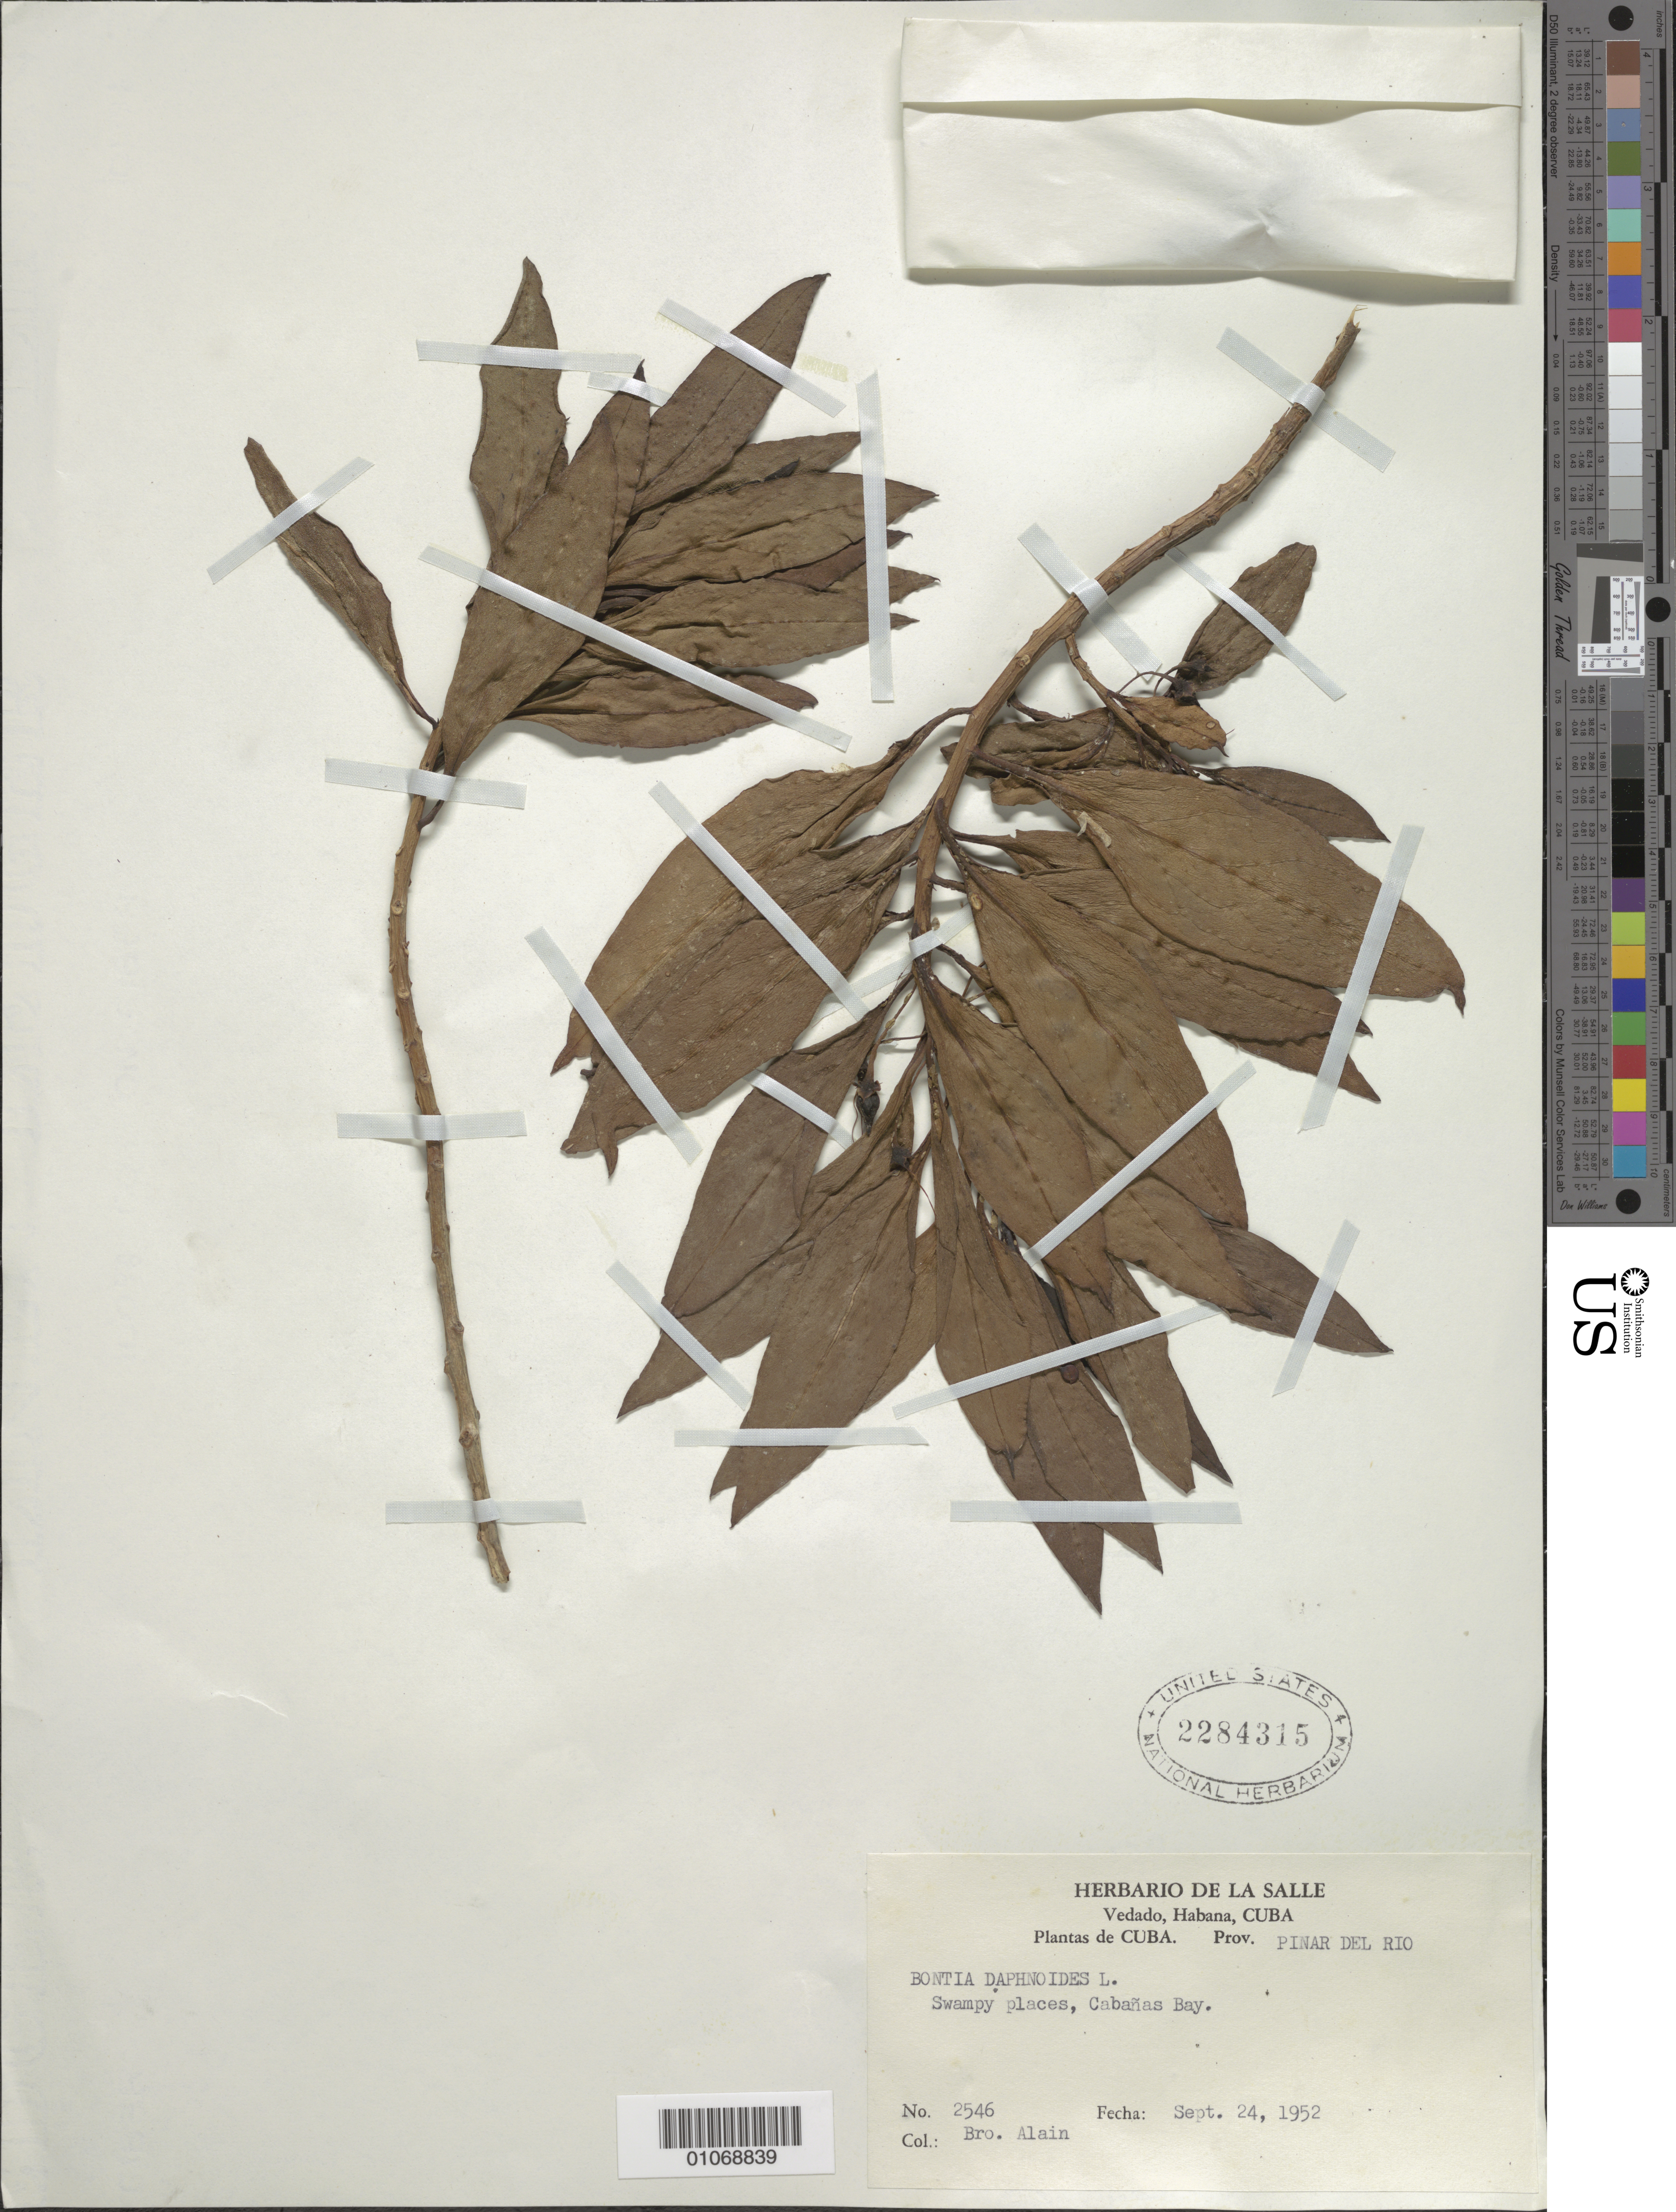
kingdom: Plantae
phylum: Tracheophyta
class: Magnoliopsida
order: Lamiales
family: Scrophulariaceae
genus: Bontia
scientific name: Bontia daphnoides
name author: L.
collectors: A. H. Liogier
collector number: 2546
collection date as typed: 24 Sep 1952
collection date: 1952-09-24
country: Cuba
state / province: Pinar del Rio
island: Cuba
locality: Swampy places, Cabanas Bay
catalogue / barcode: US 2284315